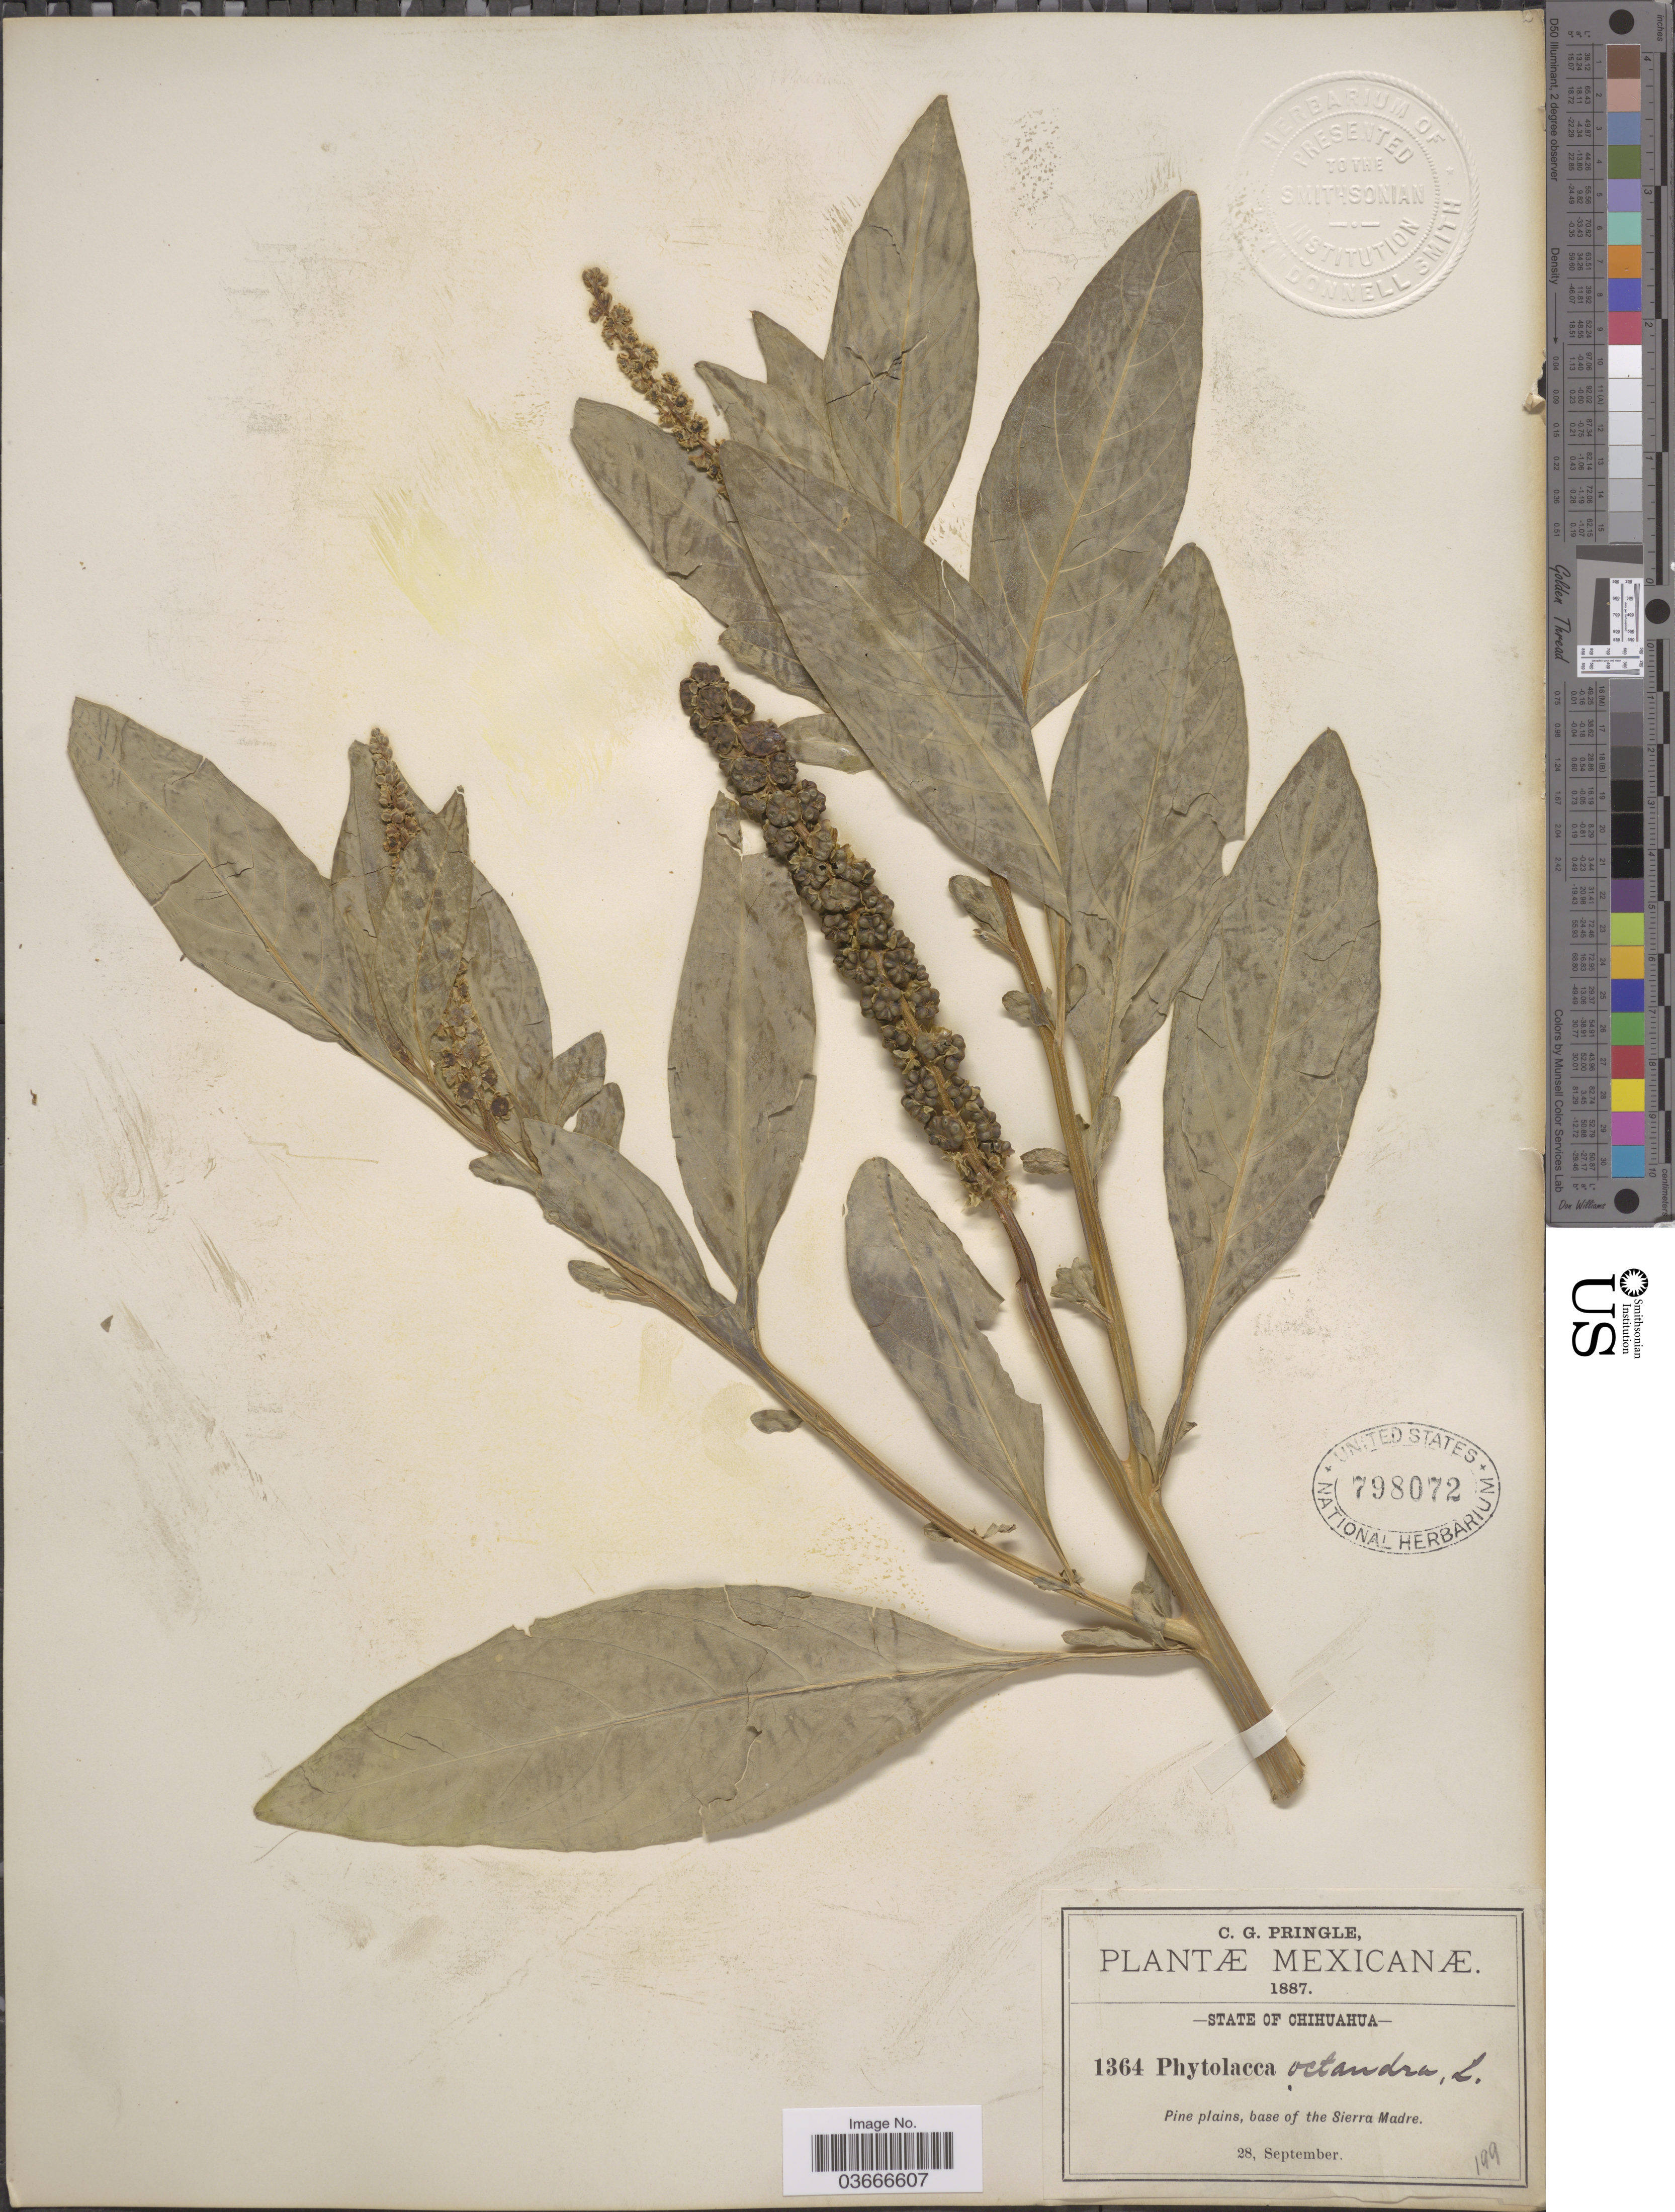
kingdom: Plantae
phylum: Tracheophyta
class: Magnoliopsida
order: Caryophyllales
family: Phytolaccaceae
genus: Phytolacca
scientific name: Phytolacca octandra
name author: L.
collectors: C. G. Pringle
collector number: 1364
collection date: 1887-09-28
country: Mexico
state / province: Chihuahua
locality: Pine plains, base of the Sierra Madre.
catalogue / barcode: US 798072